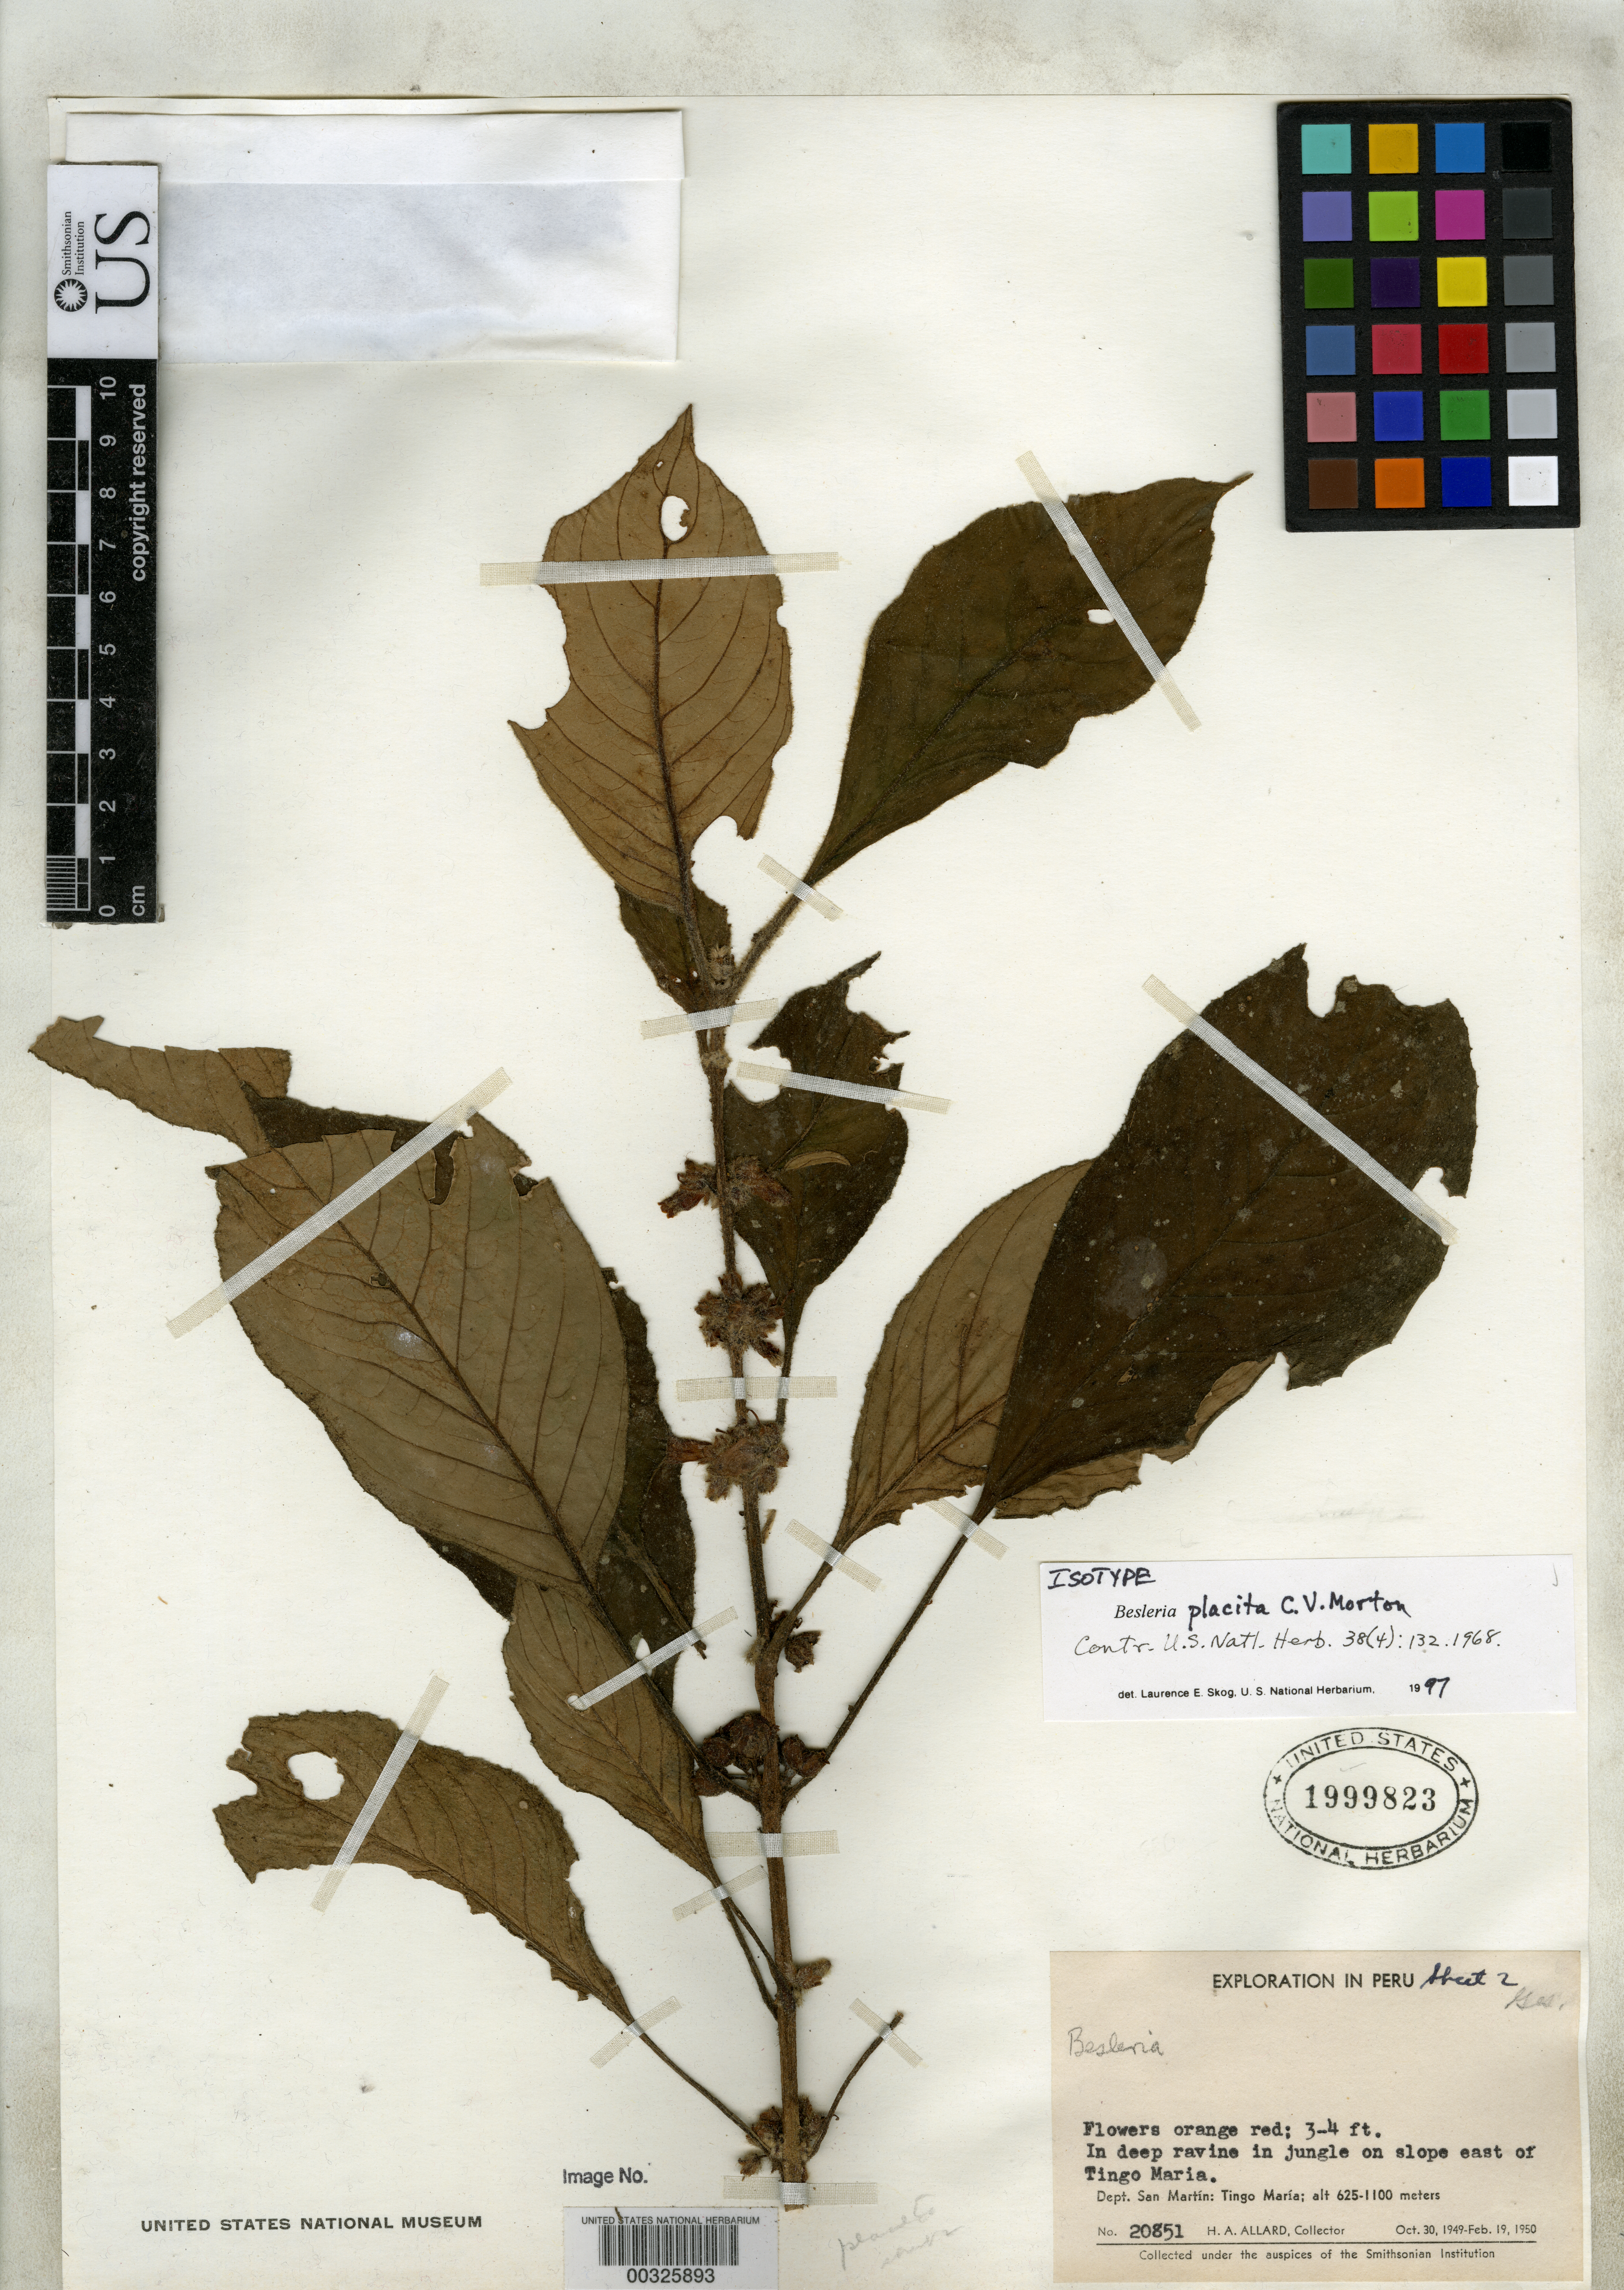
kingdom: Plantae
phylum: Tracheophyta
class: Magnoliopsida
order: Lamiales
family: Gesneriaceae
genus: Besleria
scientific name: Besleria placita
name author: C.V. Morton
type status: Isotype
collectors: H. A. Allard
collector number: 20851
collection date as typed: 30 Oct 1949 to 19 Feb 1950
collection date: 1949-10-30/1950-02-19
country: Peru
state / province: San Martín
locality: Tingo Maria.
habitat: in deep ravine in jungle on slope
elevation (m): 625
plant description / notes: Annotated as "sheet 2" but Morton explicitly cited sheet 1999822 as "type".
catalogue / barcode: US 1999823